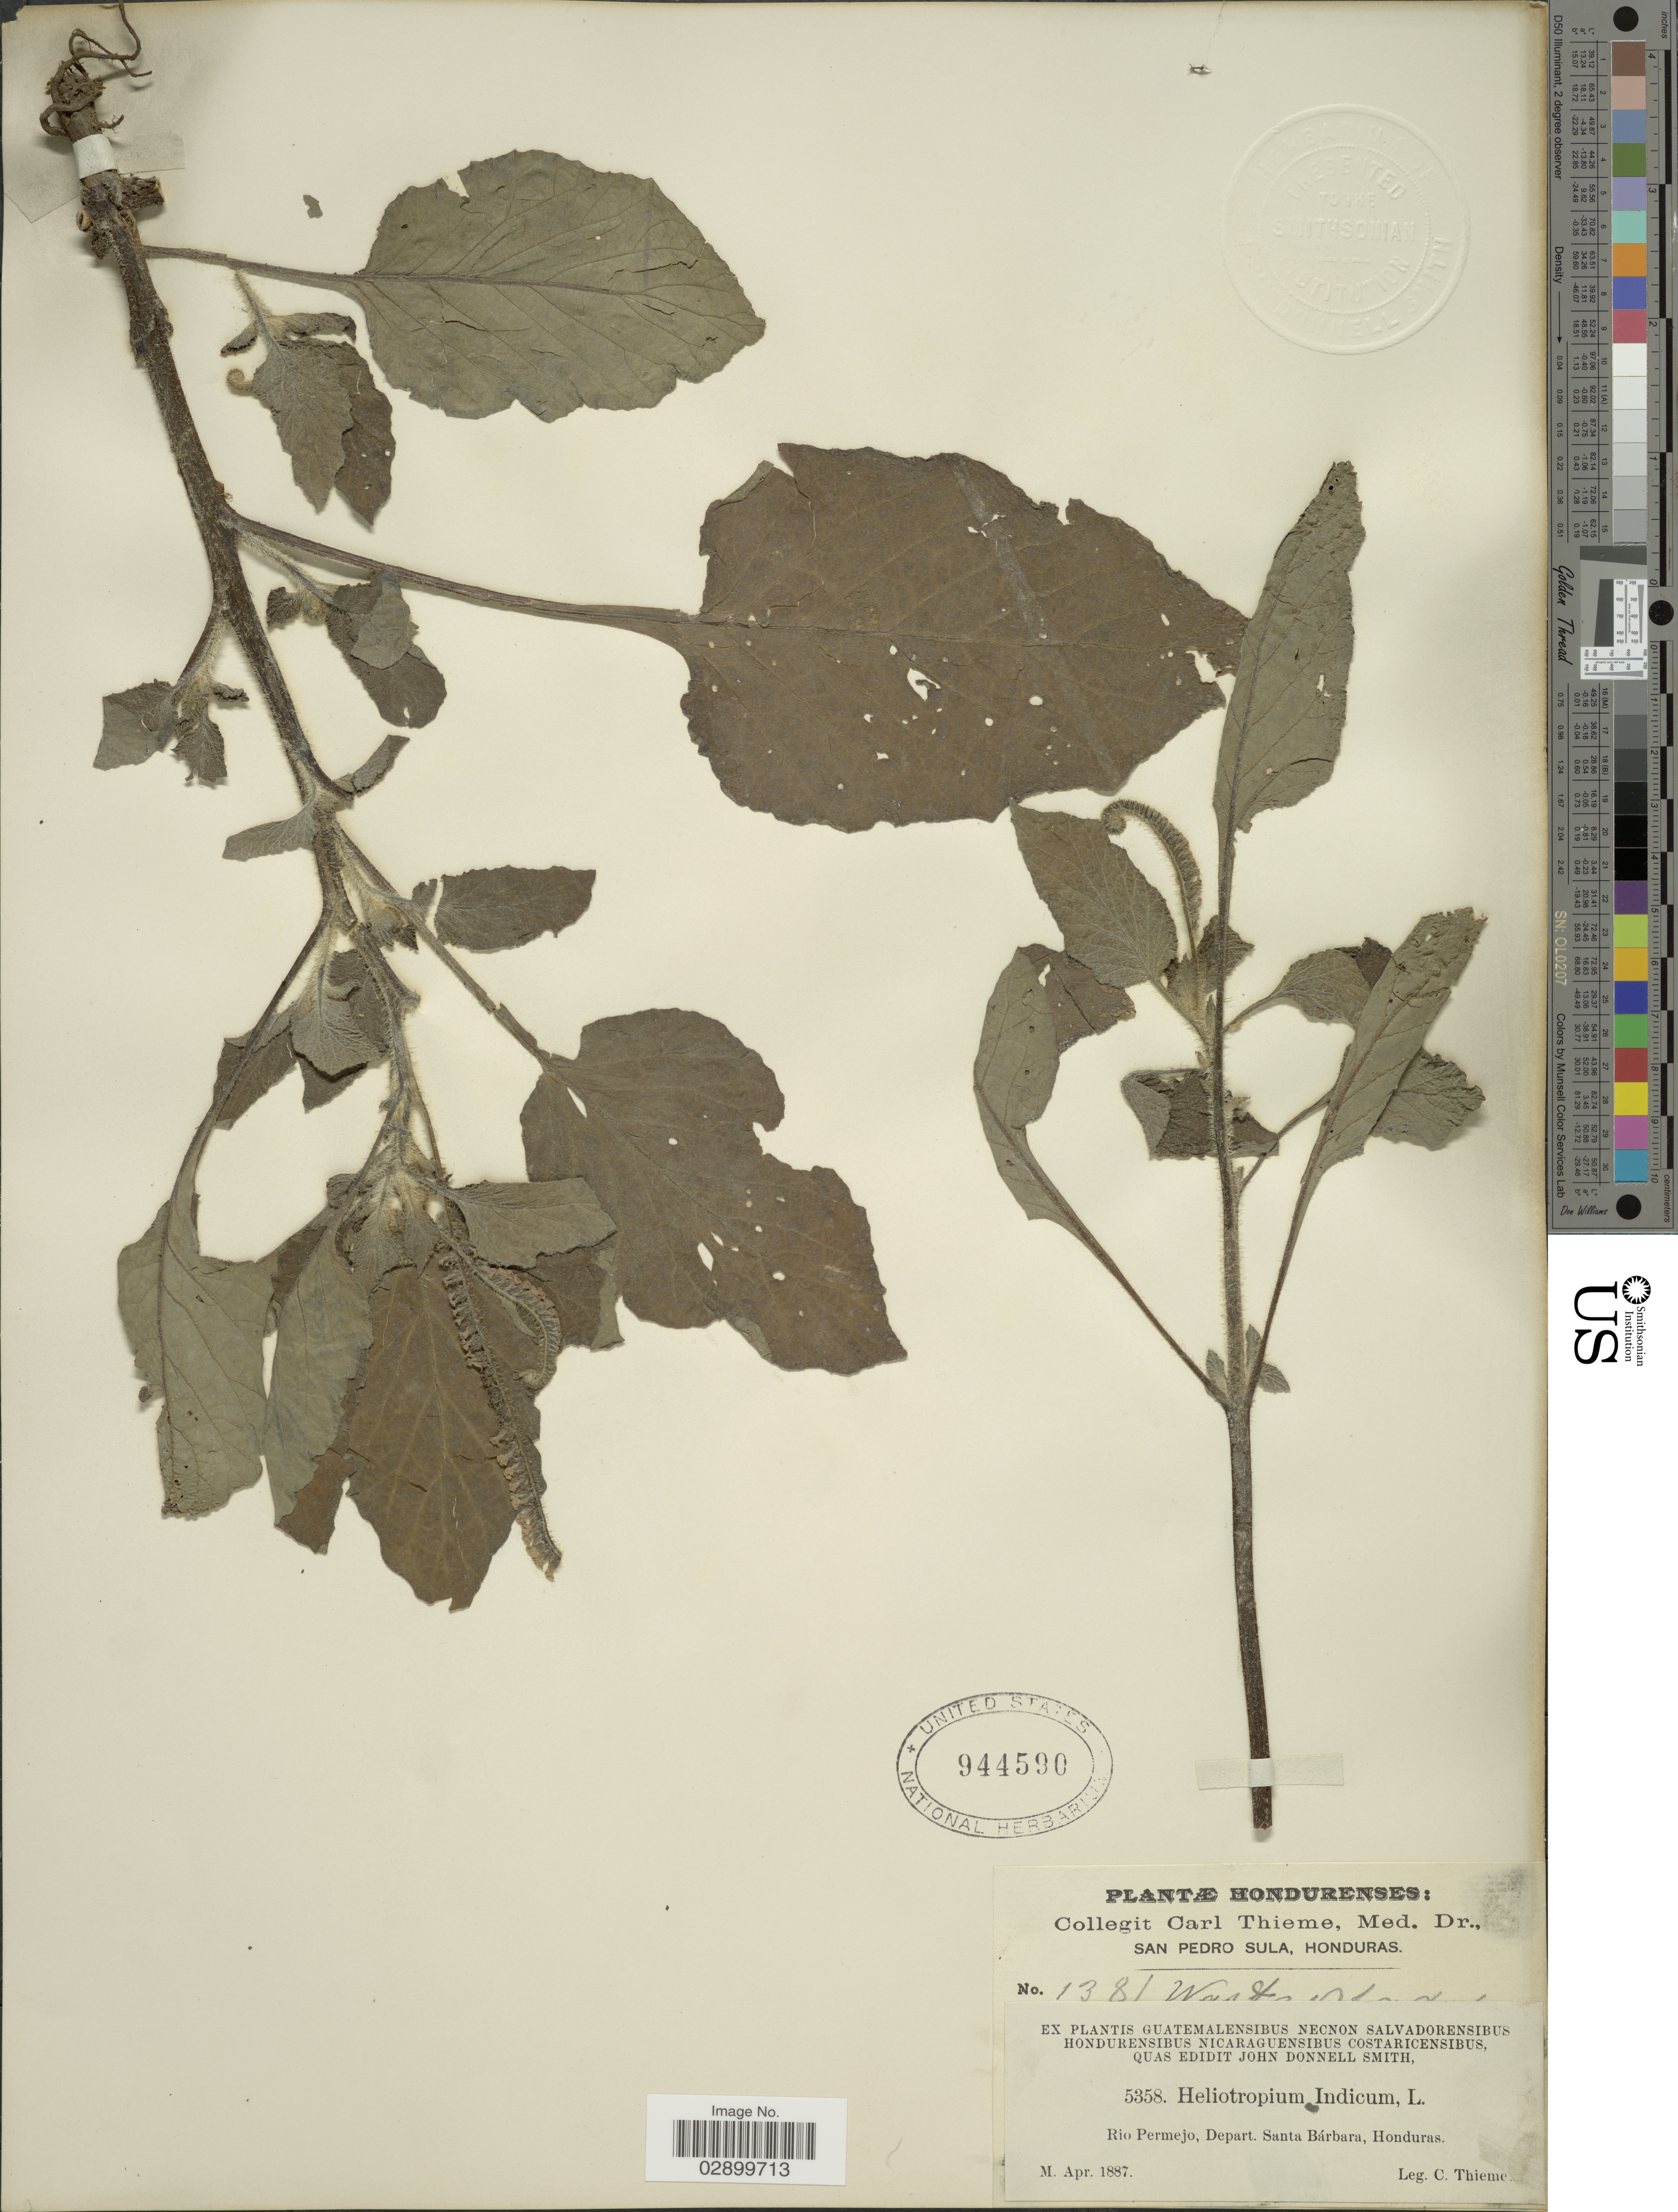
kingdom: Plantae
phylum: Tracheophyta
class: Magnoliopsida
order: Boraginales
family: Heliotropiaceae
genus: Heliotropium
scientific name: Heliotropium indicum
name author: L.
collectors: C. Thieme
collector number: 5358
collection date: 1887-04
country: Honduras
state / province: Santa Bárbara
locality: San Pedro Sula, Rio Permejo, Depart. Santa Bárbara.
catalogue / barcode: US 944590